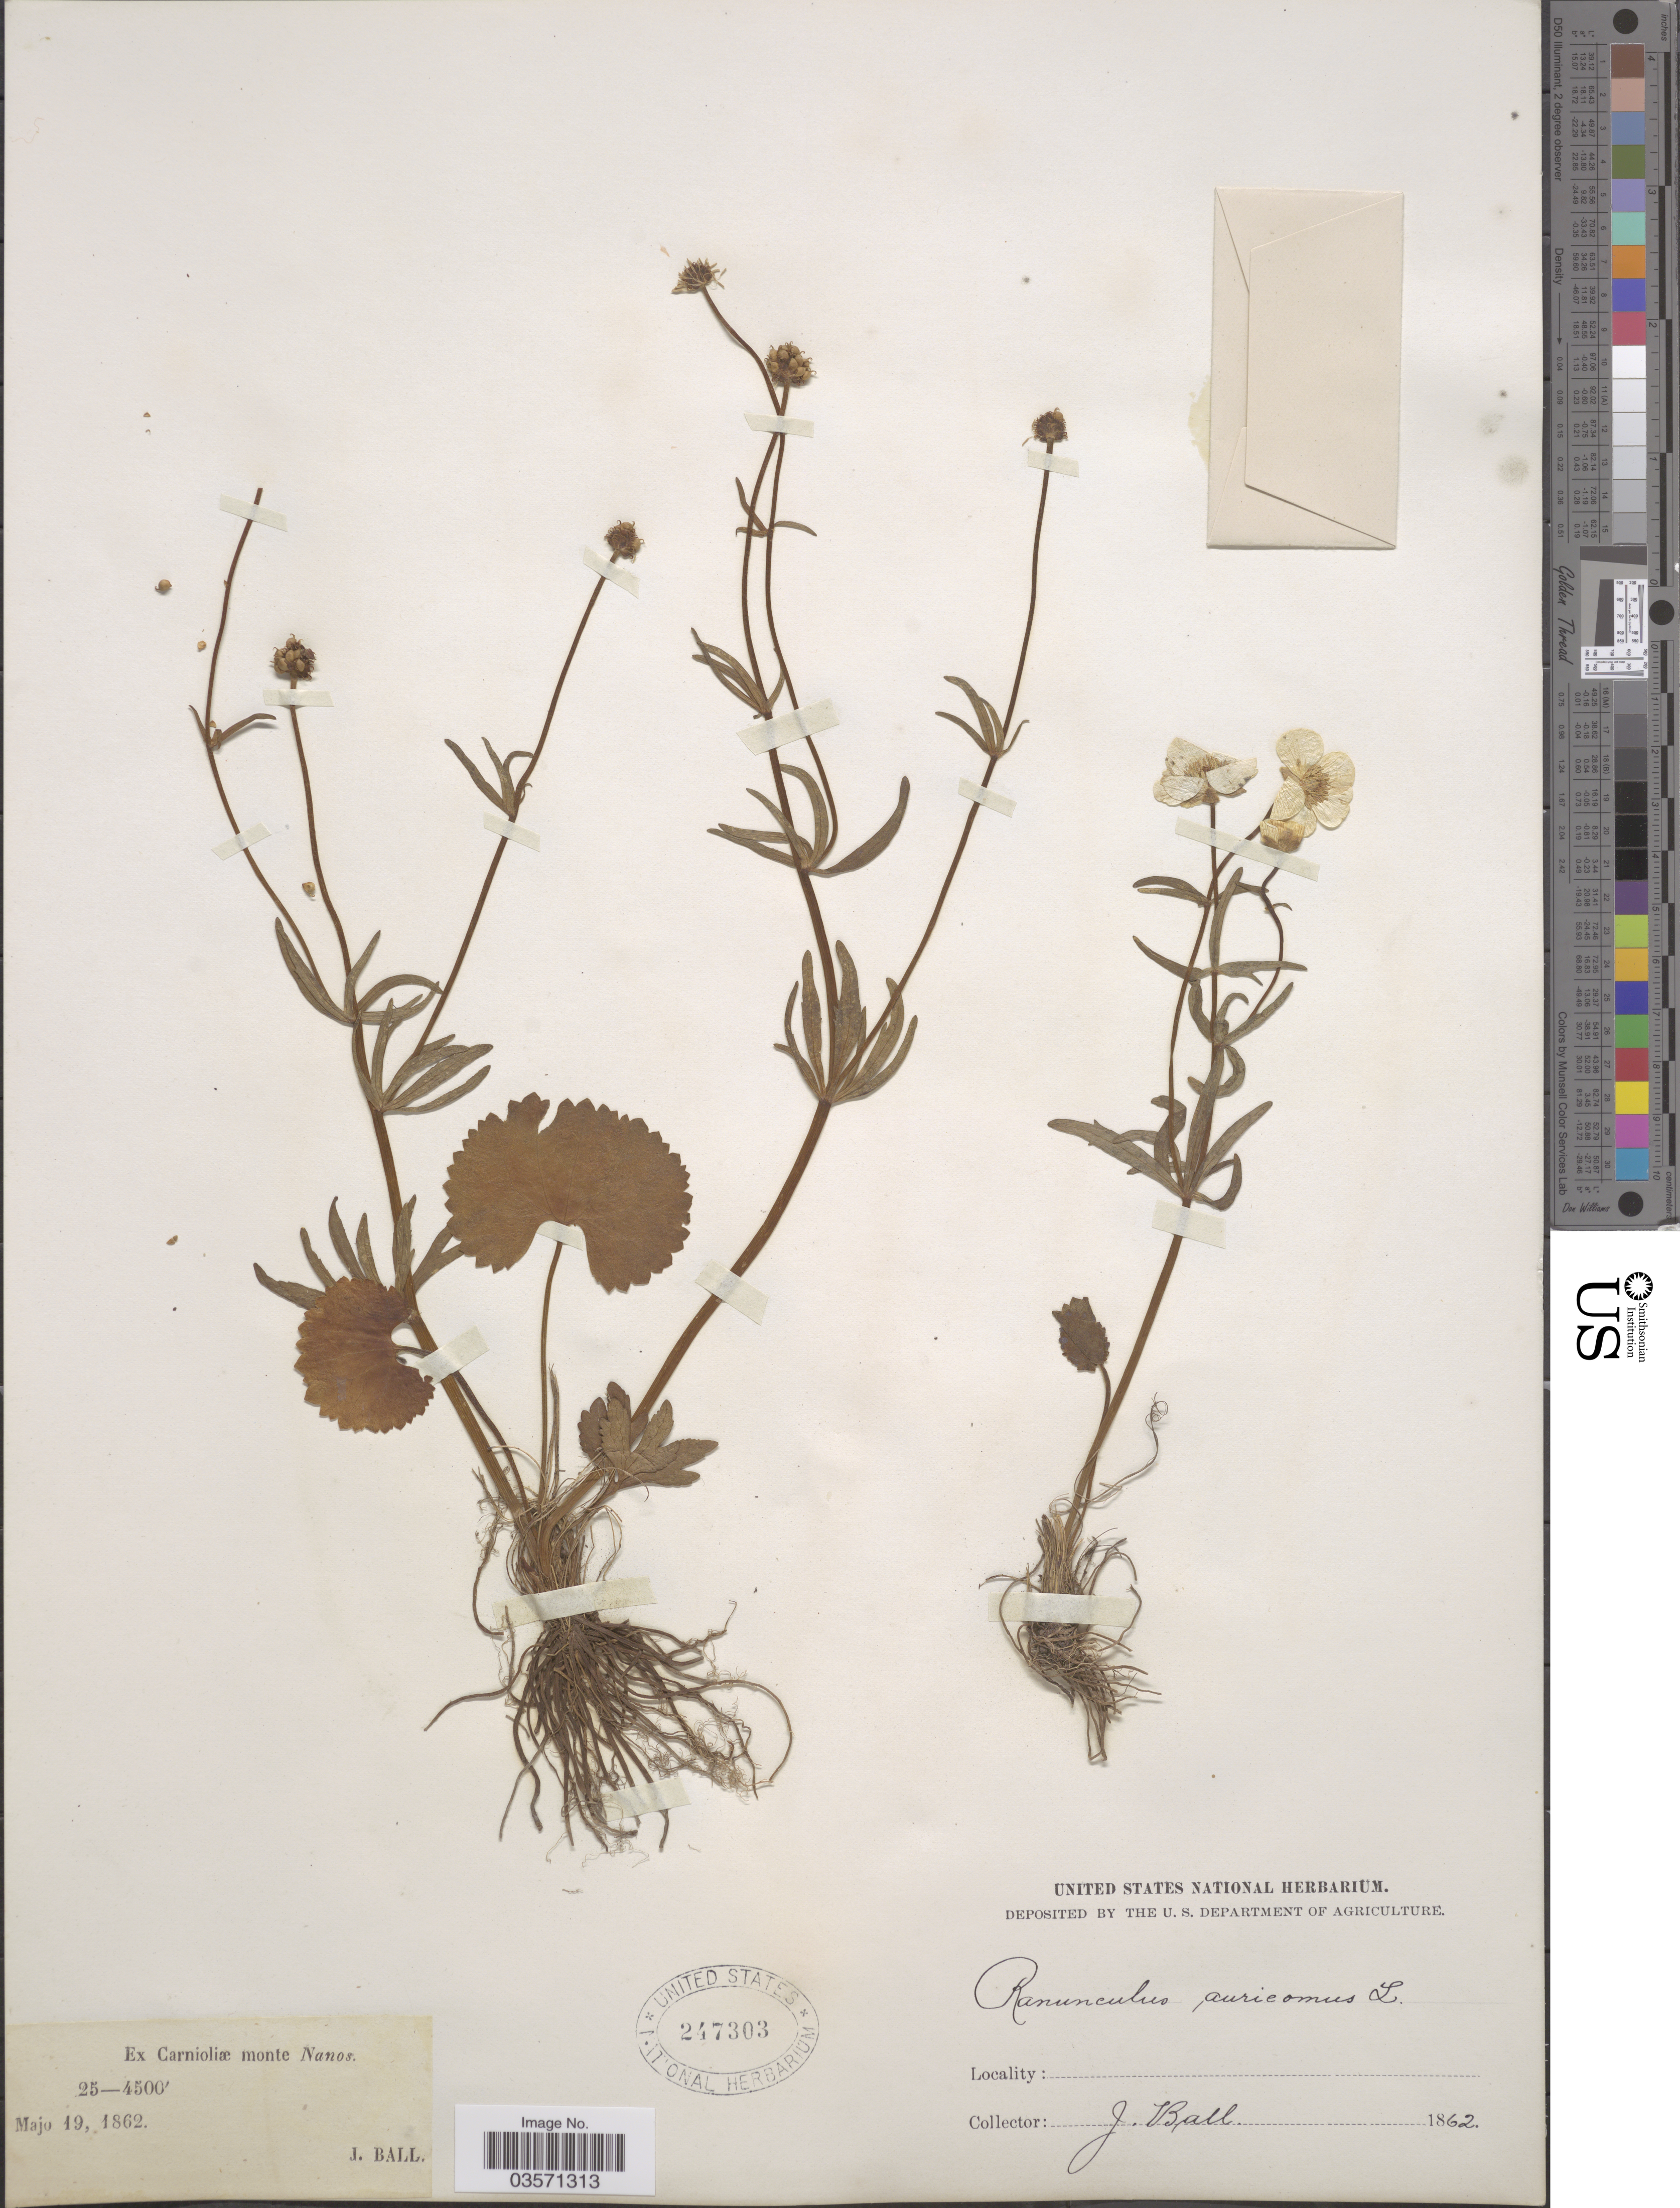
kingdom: Plantae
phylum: Tracheophyta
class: Magnoliopsida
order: Ranunculales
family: Ranunculaceae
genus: Ranunculus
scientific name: Ranunculus auricomus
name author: L.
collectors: J. Ball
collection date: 1862-05-19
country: Slovenia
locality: Ex Carnioliæ monte Nanos.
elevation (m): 762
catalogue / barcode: US 247303